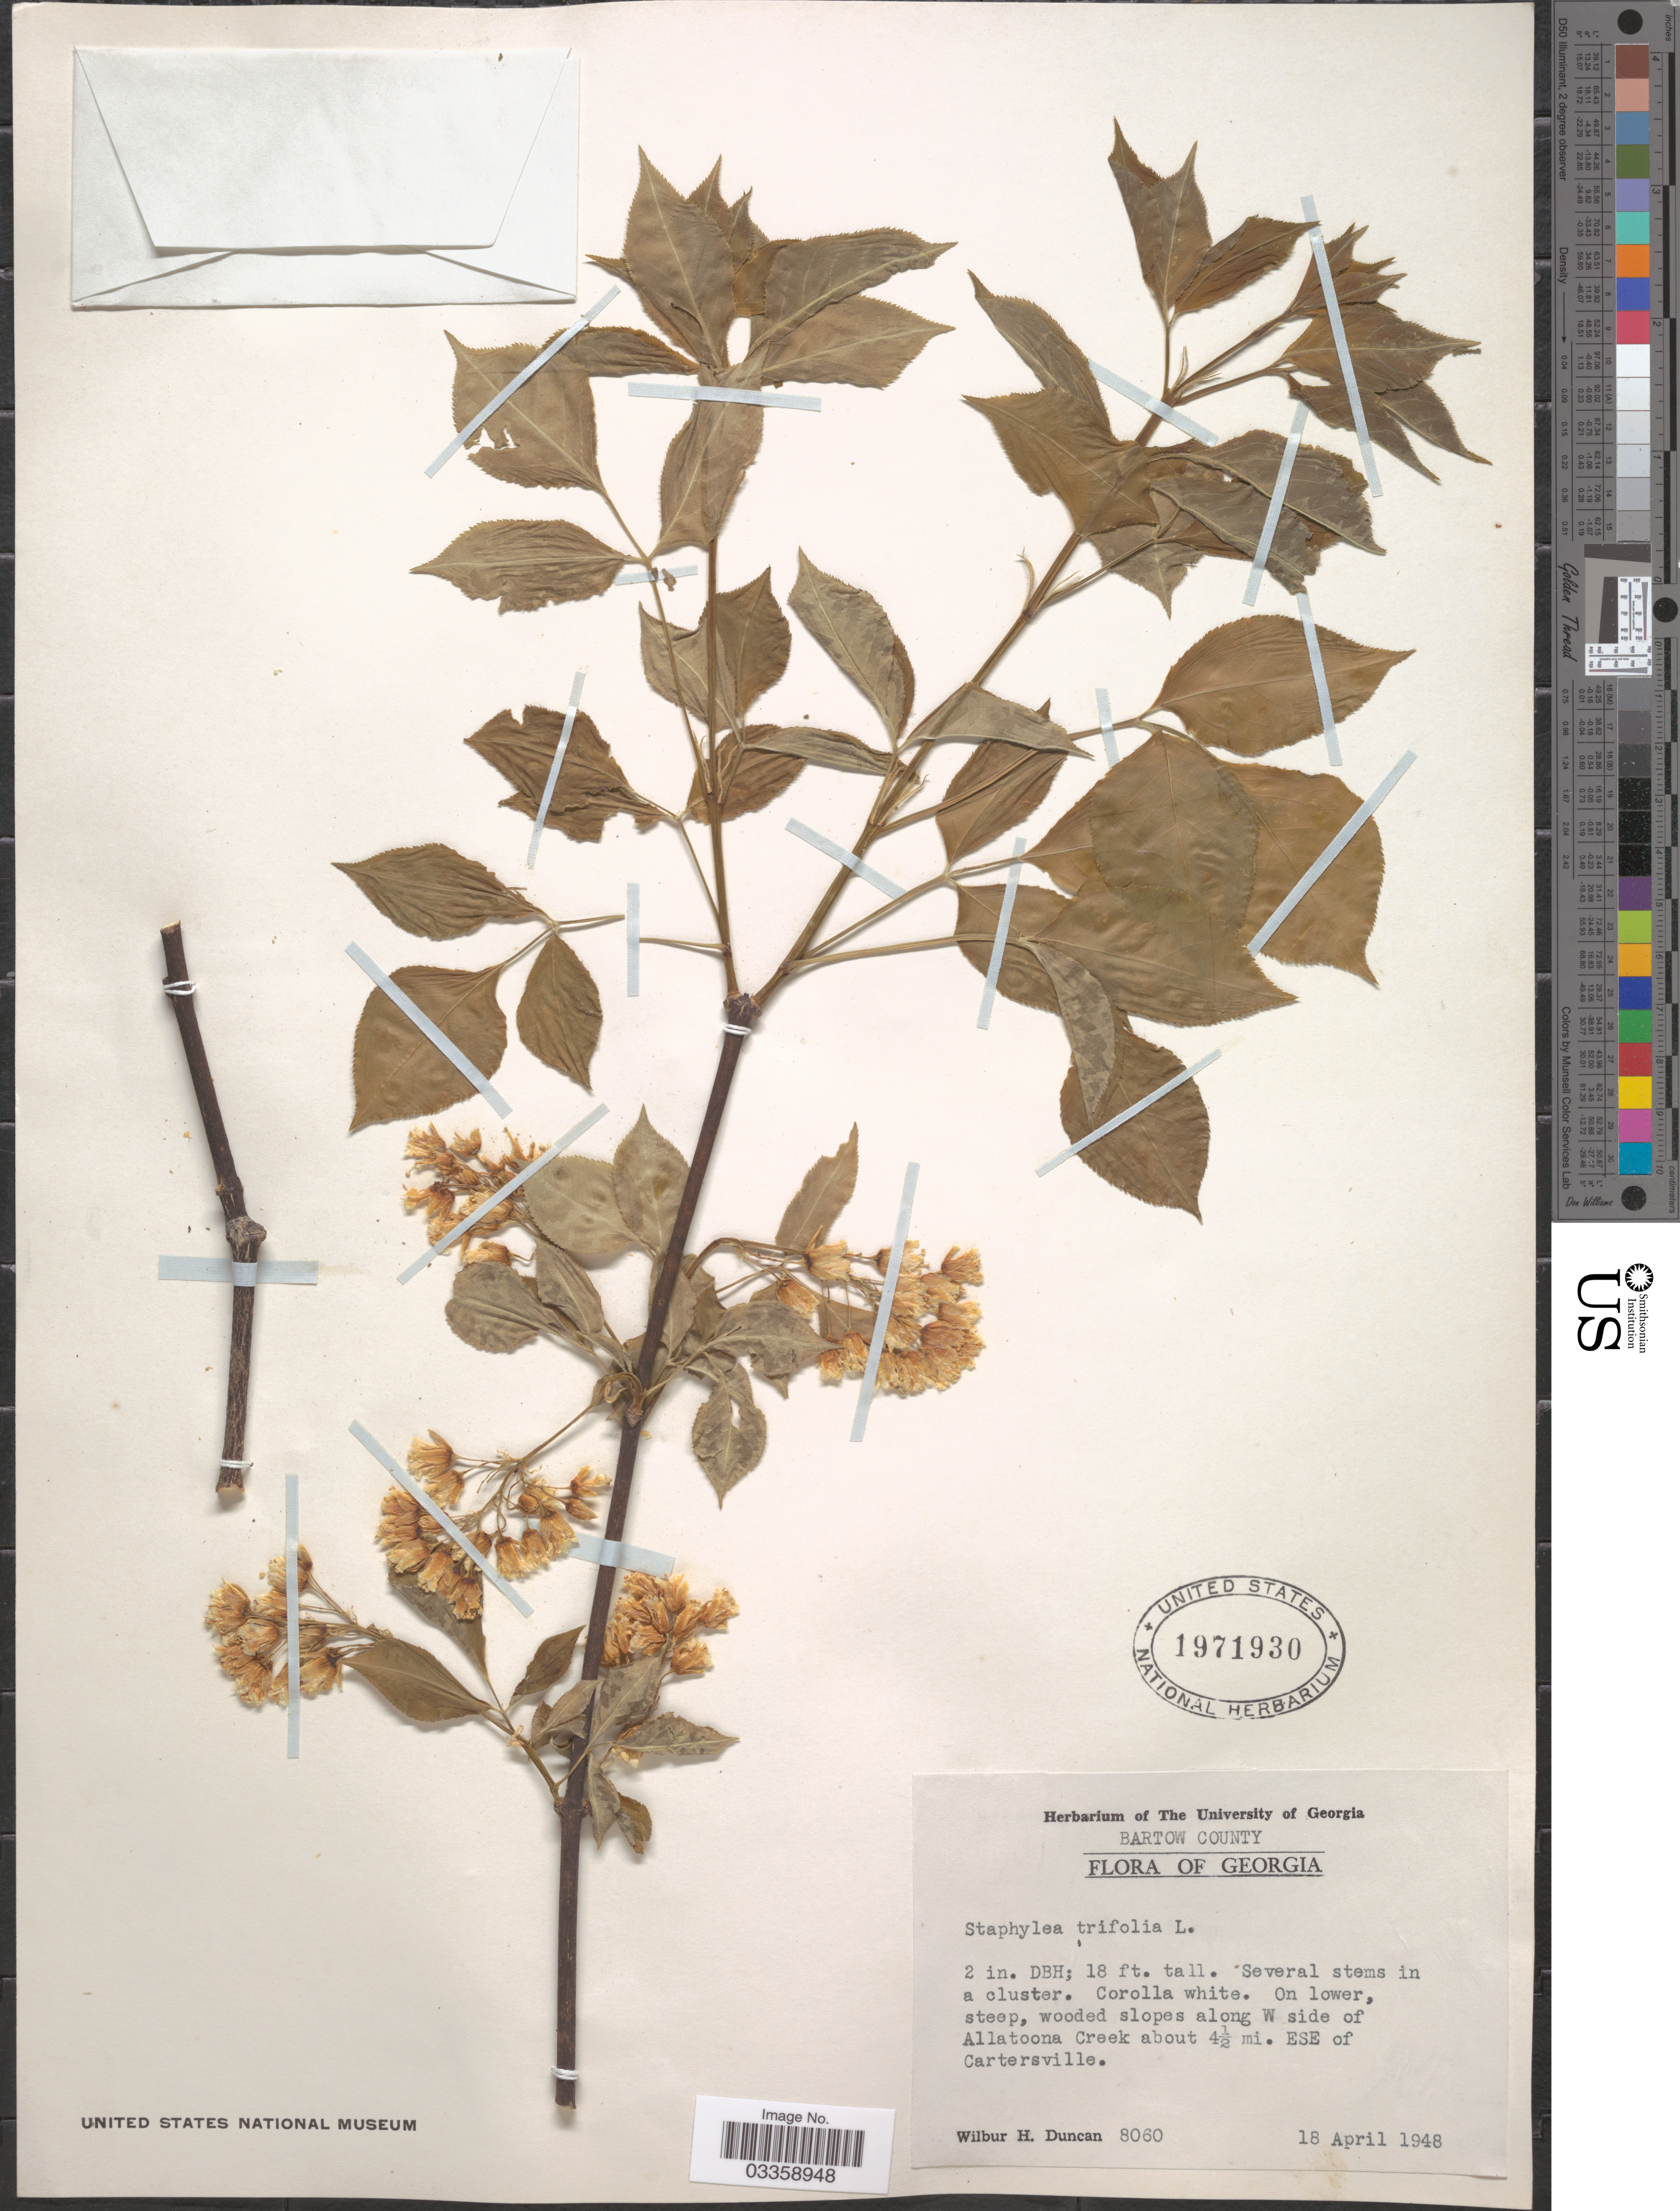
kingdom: Plantae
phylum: Tracheophyta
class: Magnoliopsida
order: Crossosomatales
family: Staphyleaceae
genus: Staphylea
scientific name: Staphylea trifolia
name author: L.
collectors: W. H. Duncan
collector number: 8060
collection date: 1948-04-18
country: United States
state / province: Georgia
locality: Barton County. Wooded steep slopes along W side of Allatoona Creek about 4½ mi. ESE of Cartersville.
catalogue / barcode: US 1971930